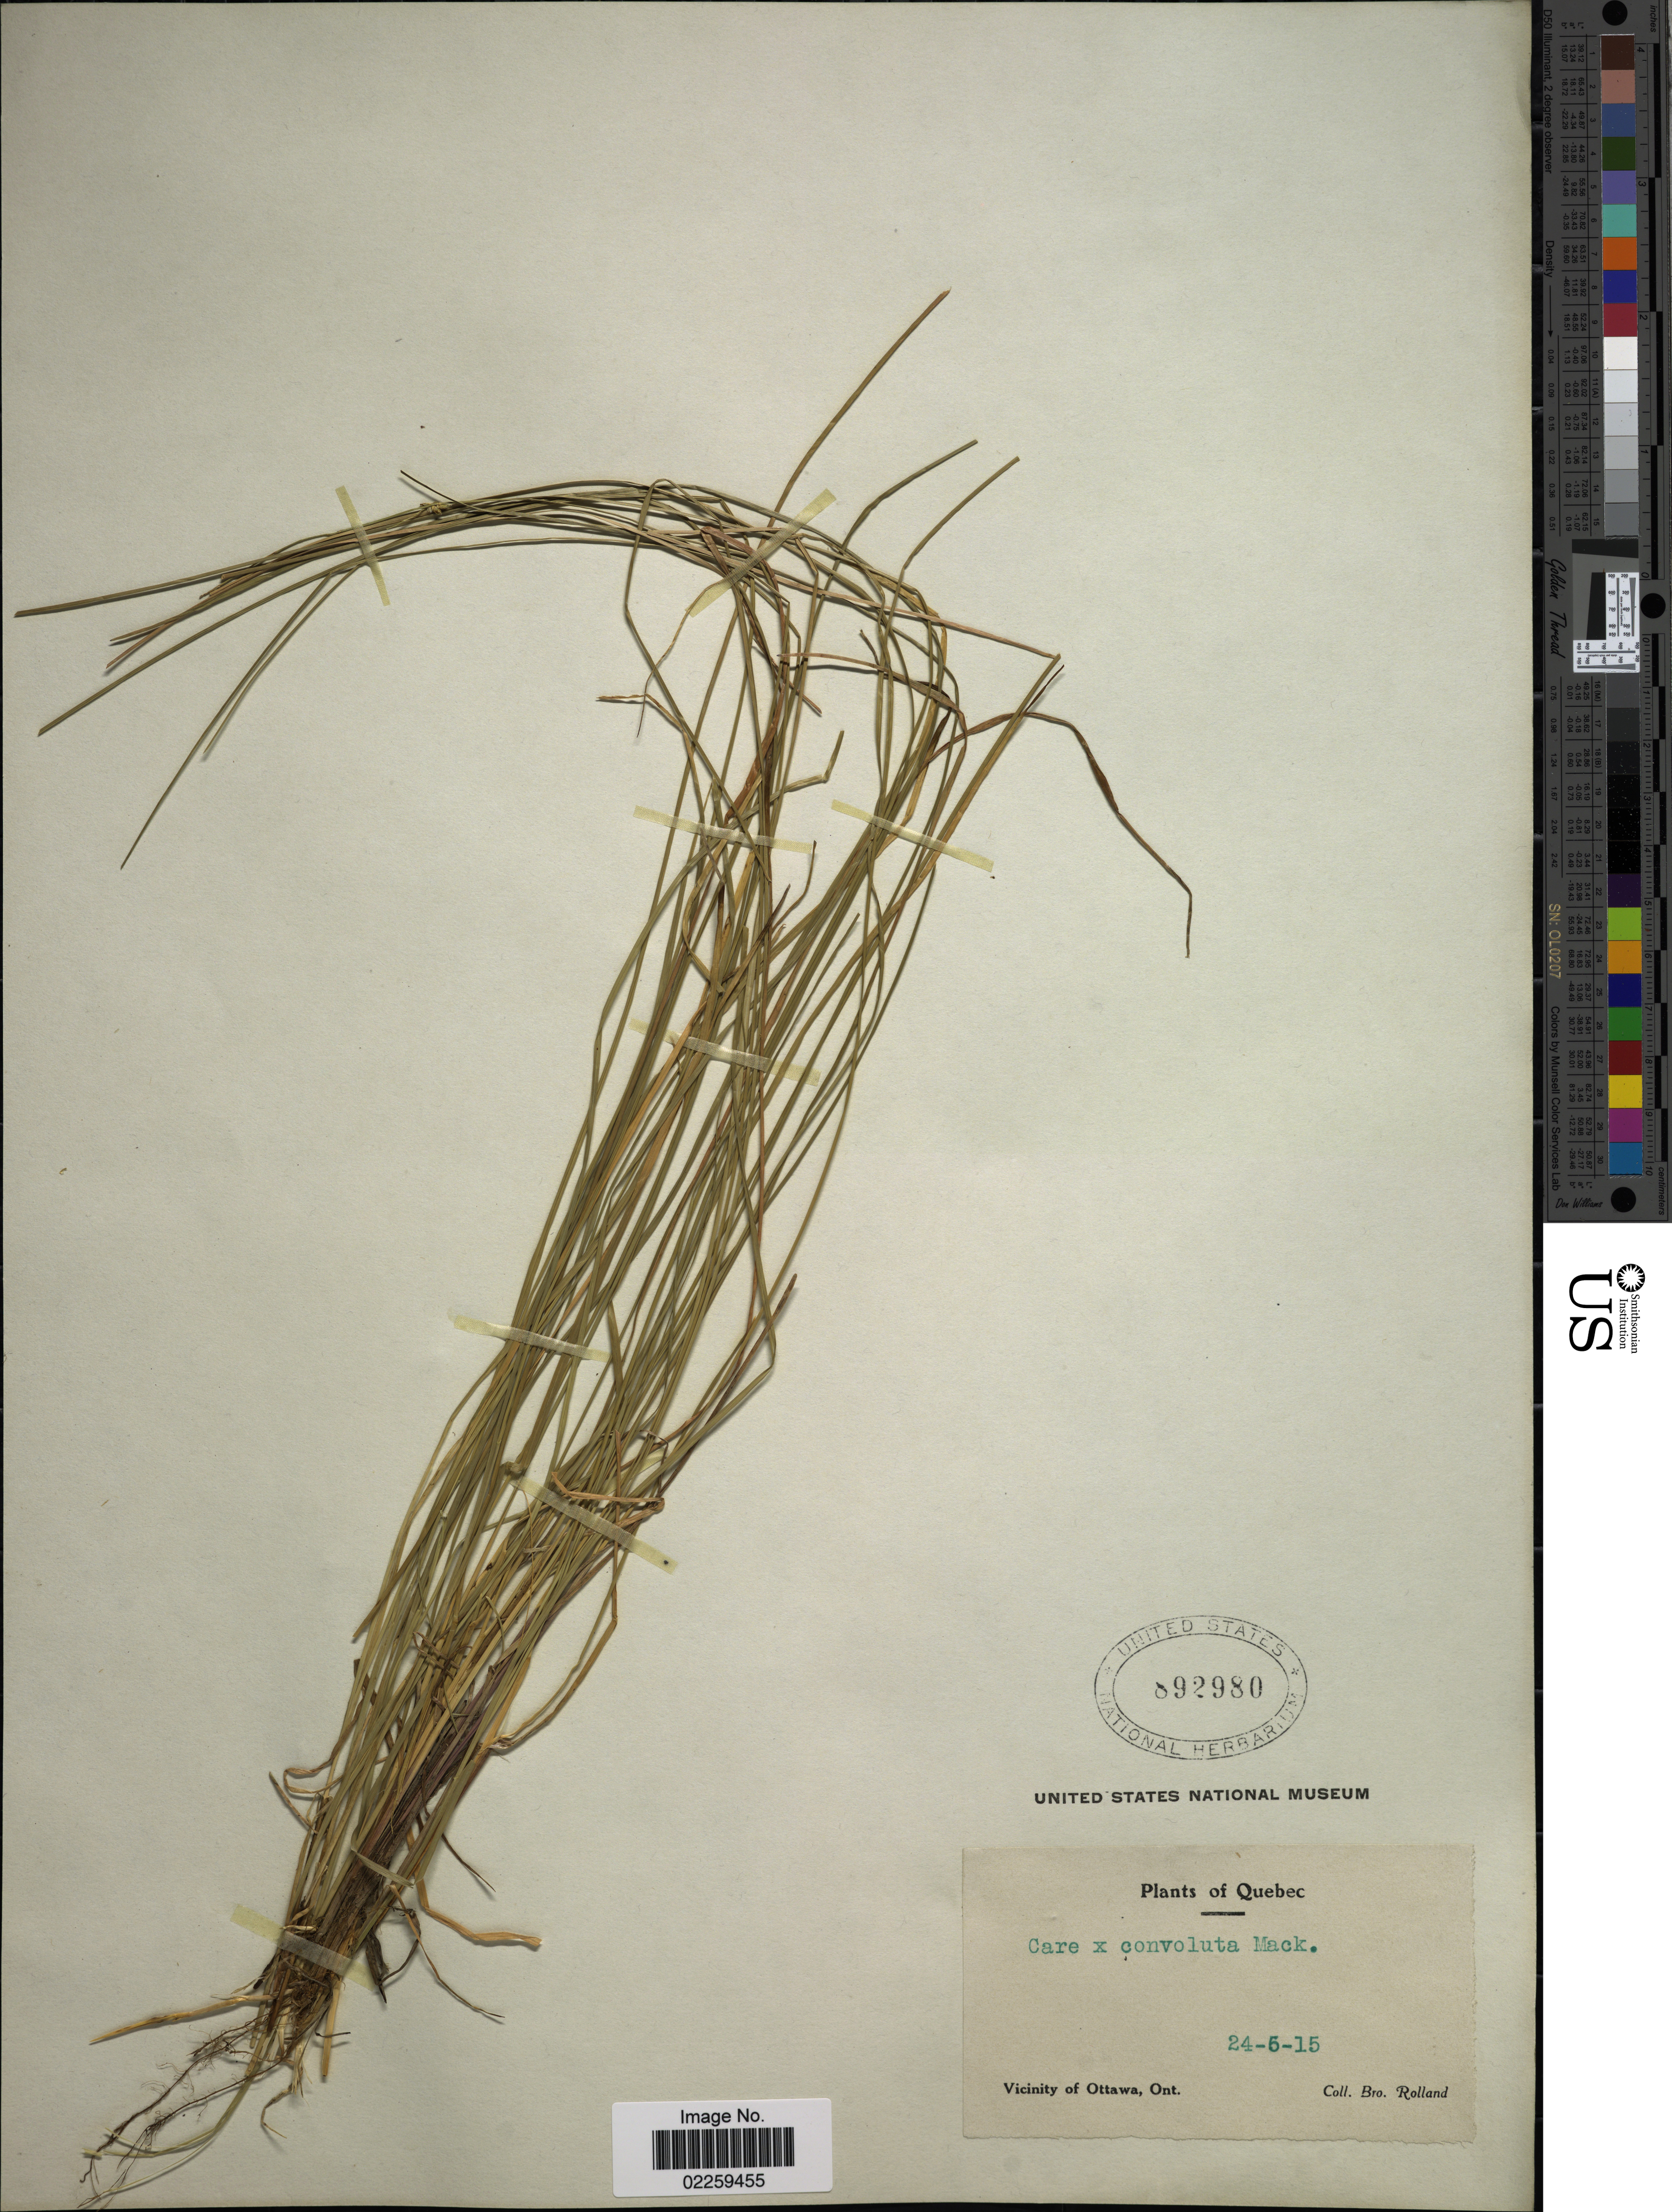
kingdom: Plantae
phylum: Tracheophyta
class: Liliopsida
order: Poales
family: Cyperaceae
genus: Carex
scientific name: Carex rosea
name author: Willd.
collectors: B. Rolland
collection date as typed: Transcribed d/m/y: 24/5/15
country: Canada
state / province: Quebec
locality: Quebec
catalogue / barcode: US 892980